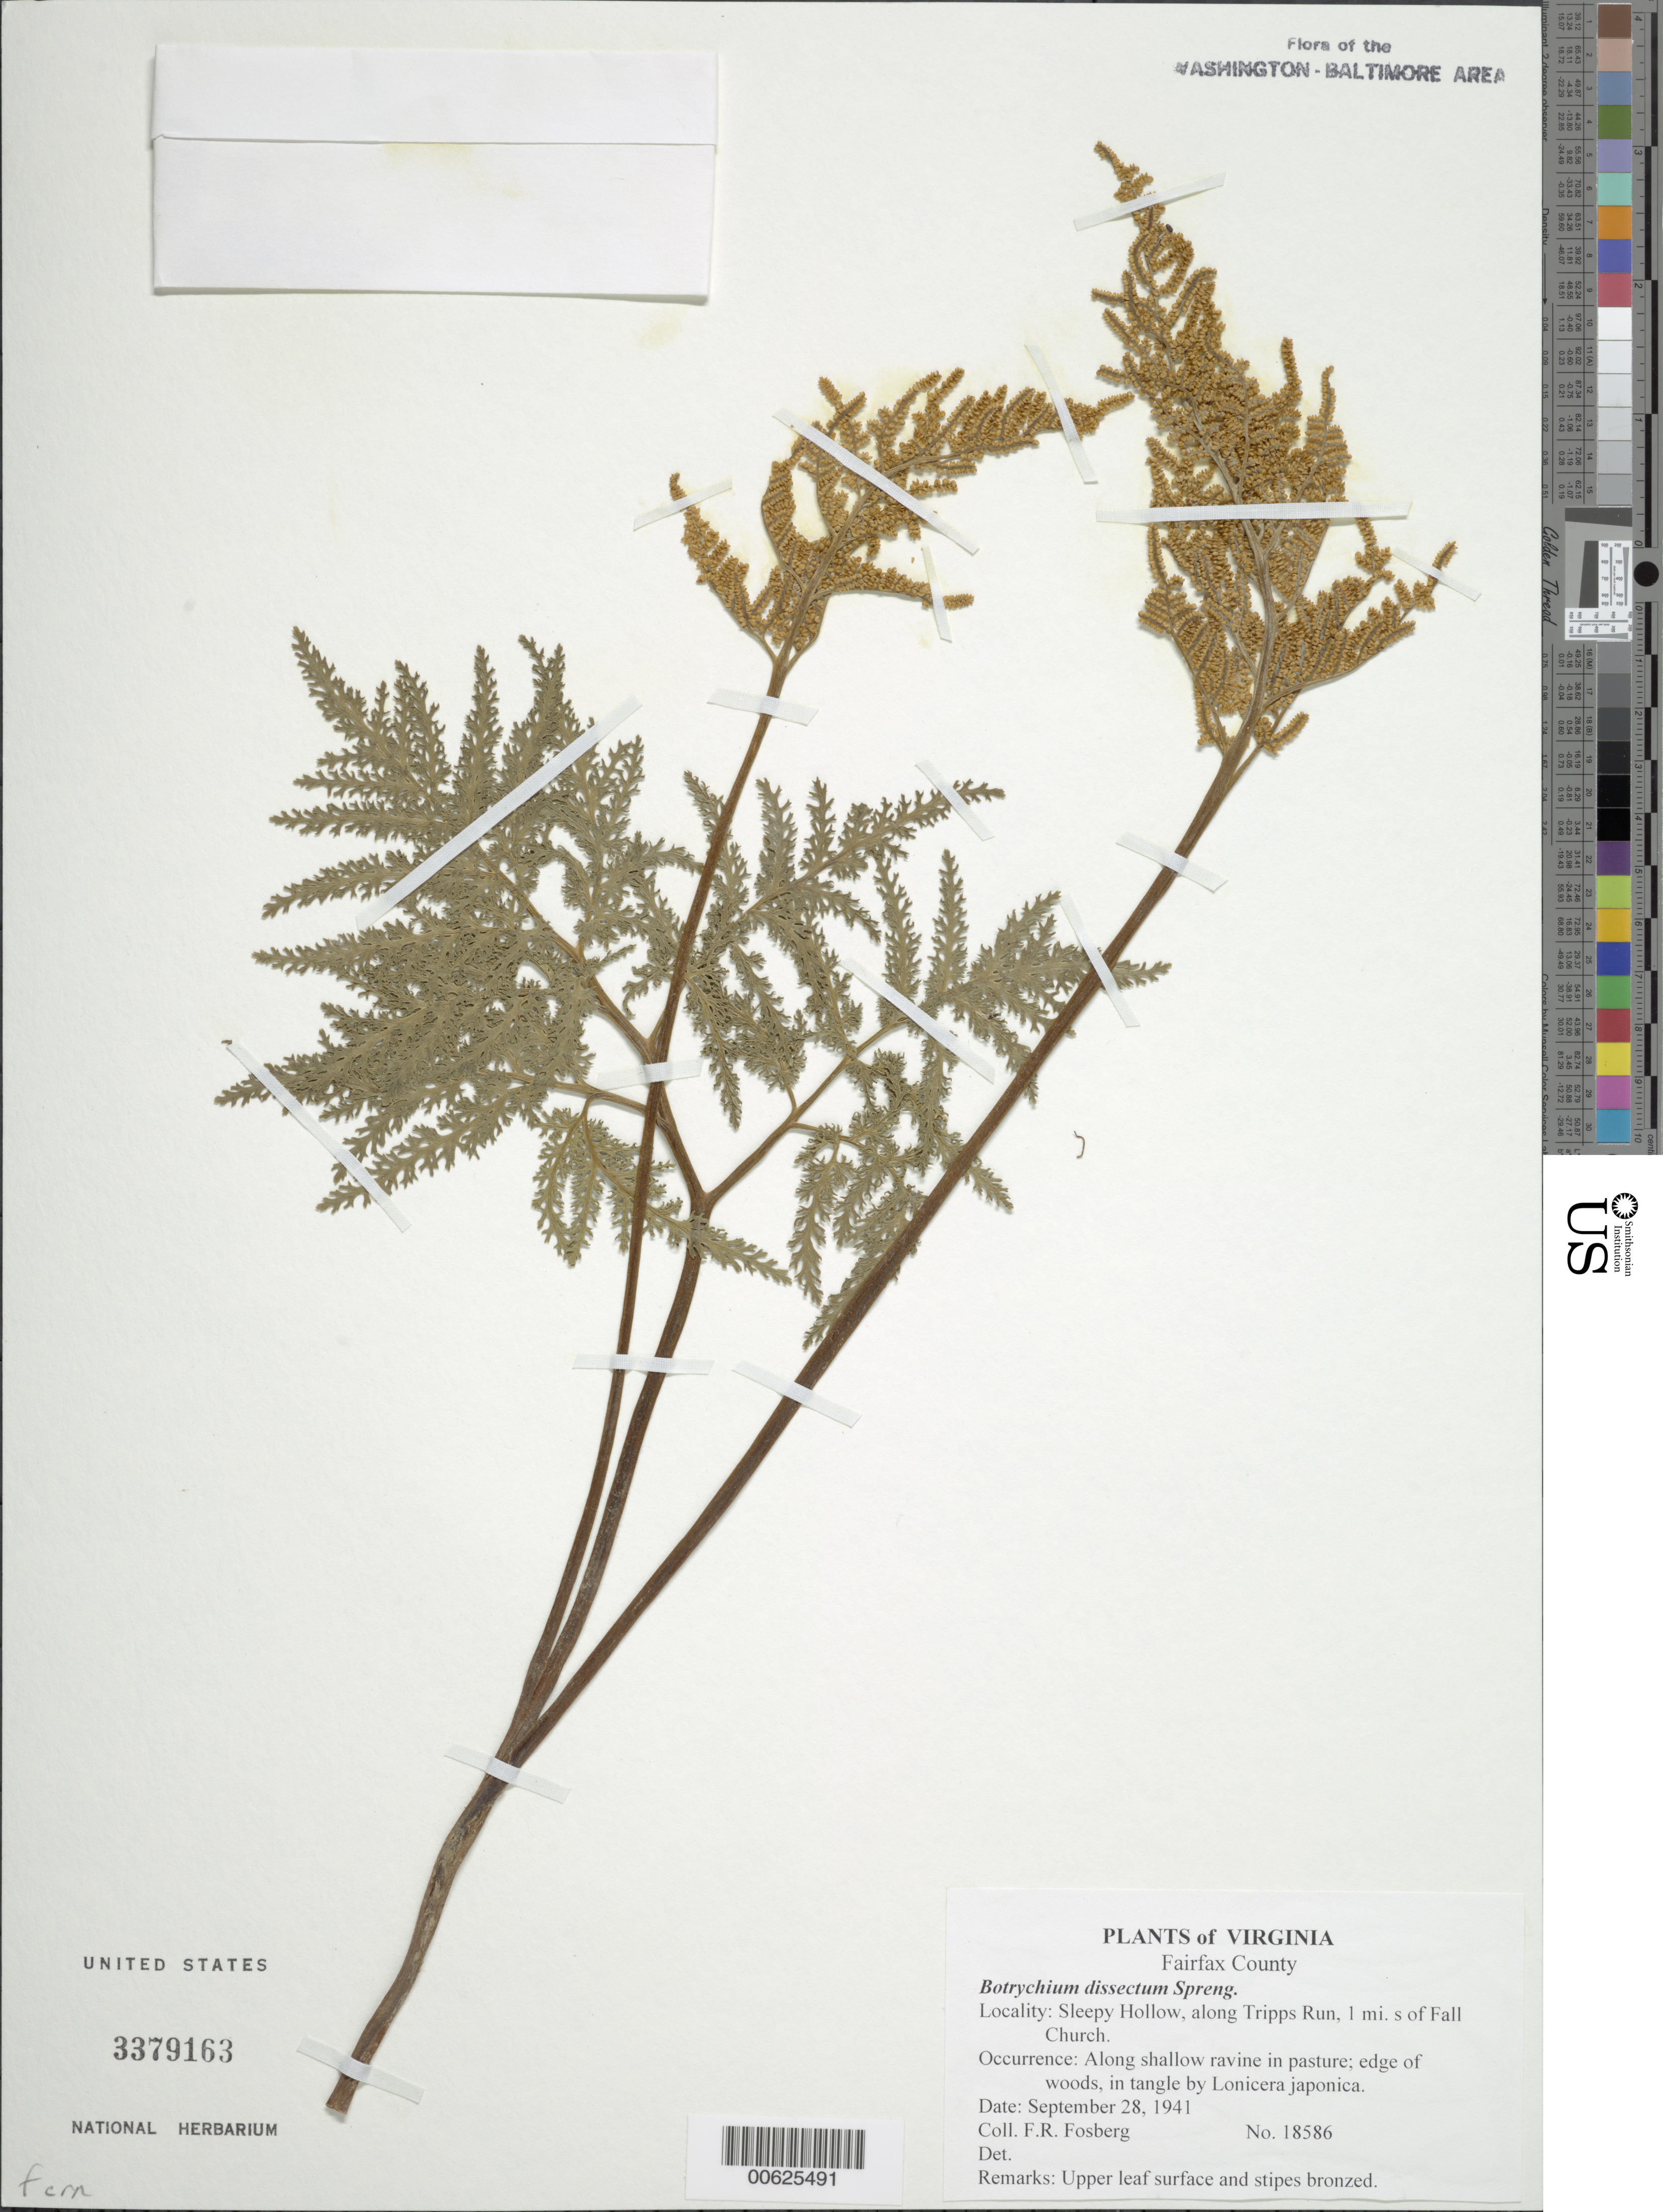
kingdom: Plantae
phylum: Tracheophyta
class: Polypodiopsida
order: Ophioglossales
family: Ophioglossaceae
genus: Botrychium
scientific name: Botrychium dissectum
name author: Spreng.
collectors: F. R. Fosberg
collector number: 18586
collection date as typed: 28 Sep 1941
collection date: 1941-09-28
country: United States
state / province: Virginia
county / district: Fairfax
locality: Sleepy Hollow, along Tripps Run, 1 mi. S of Falls Church.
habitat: Along shallow ravine in pasture; edge of woods, in tangle by Lonicera japonica.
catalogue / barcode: US 3379163